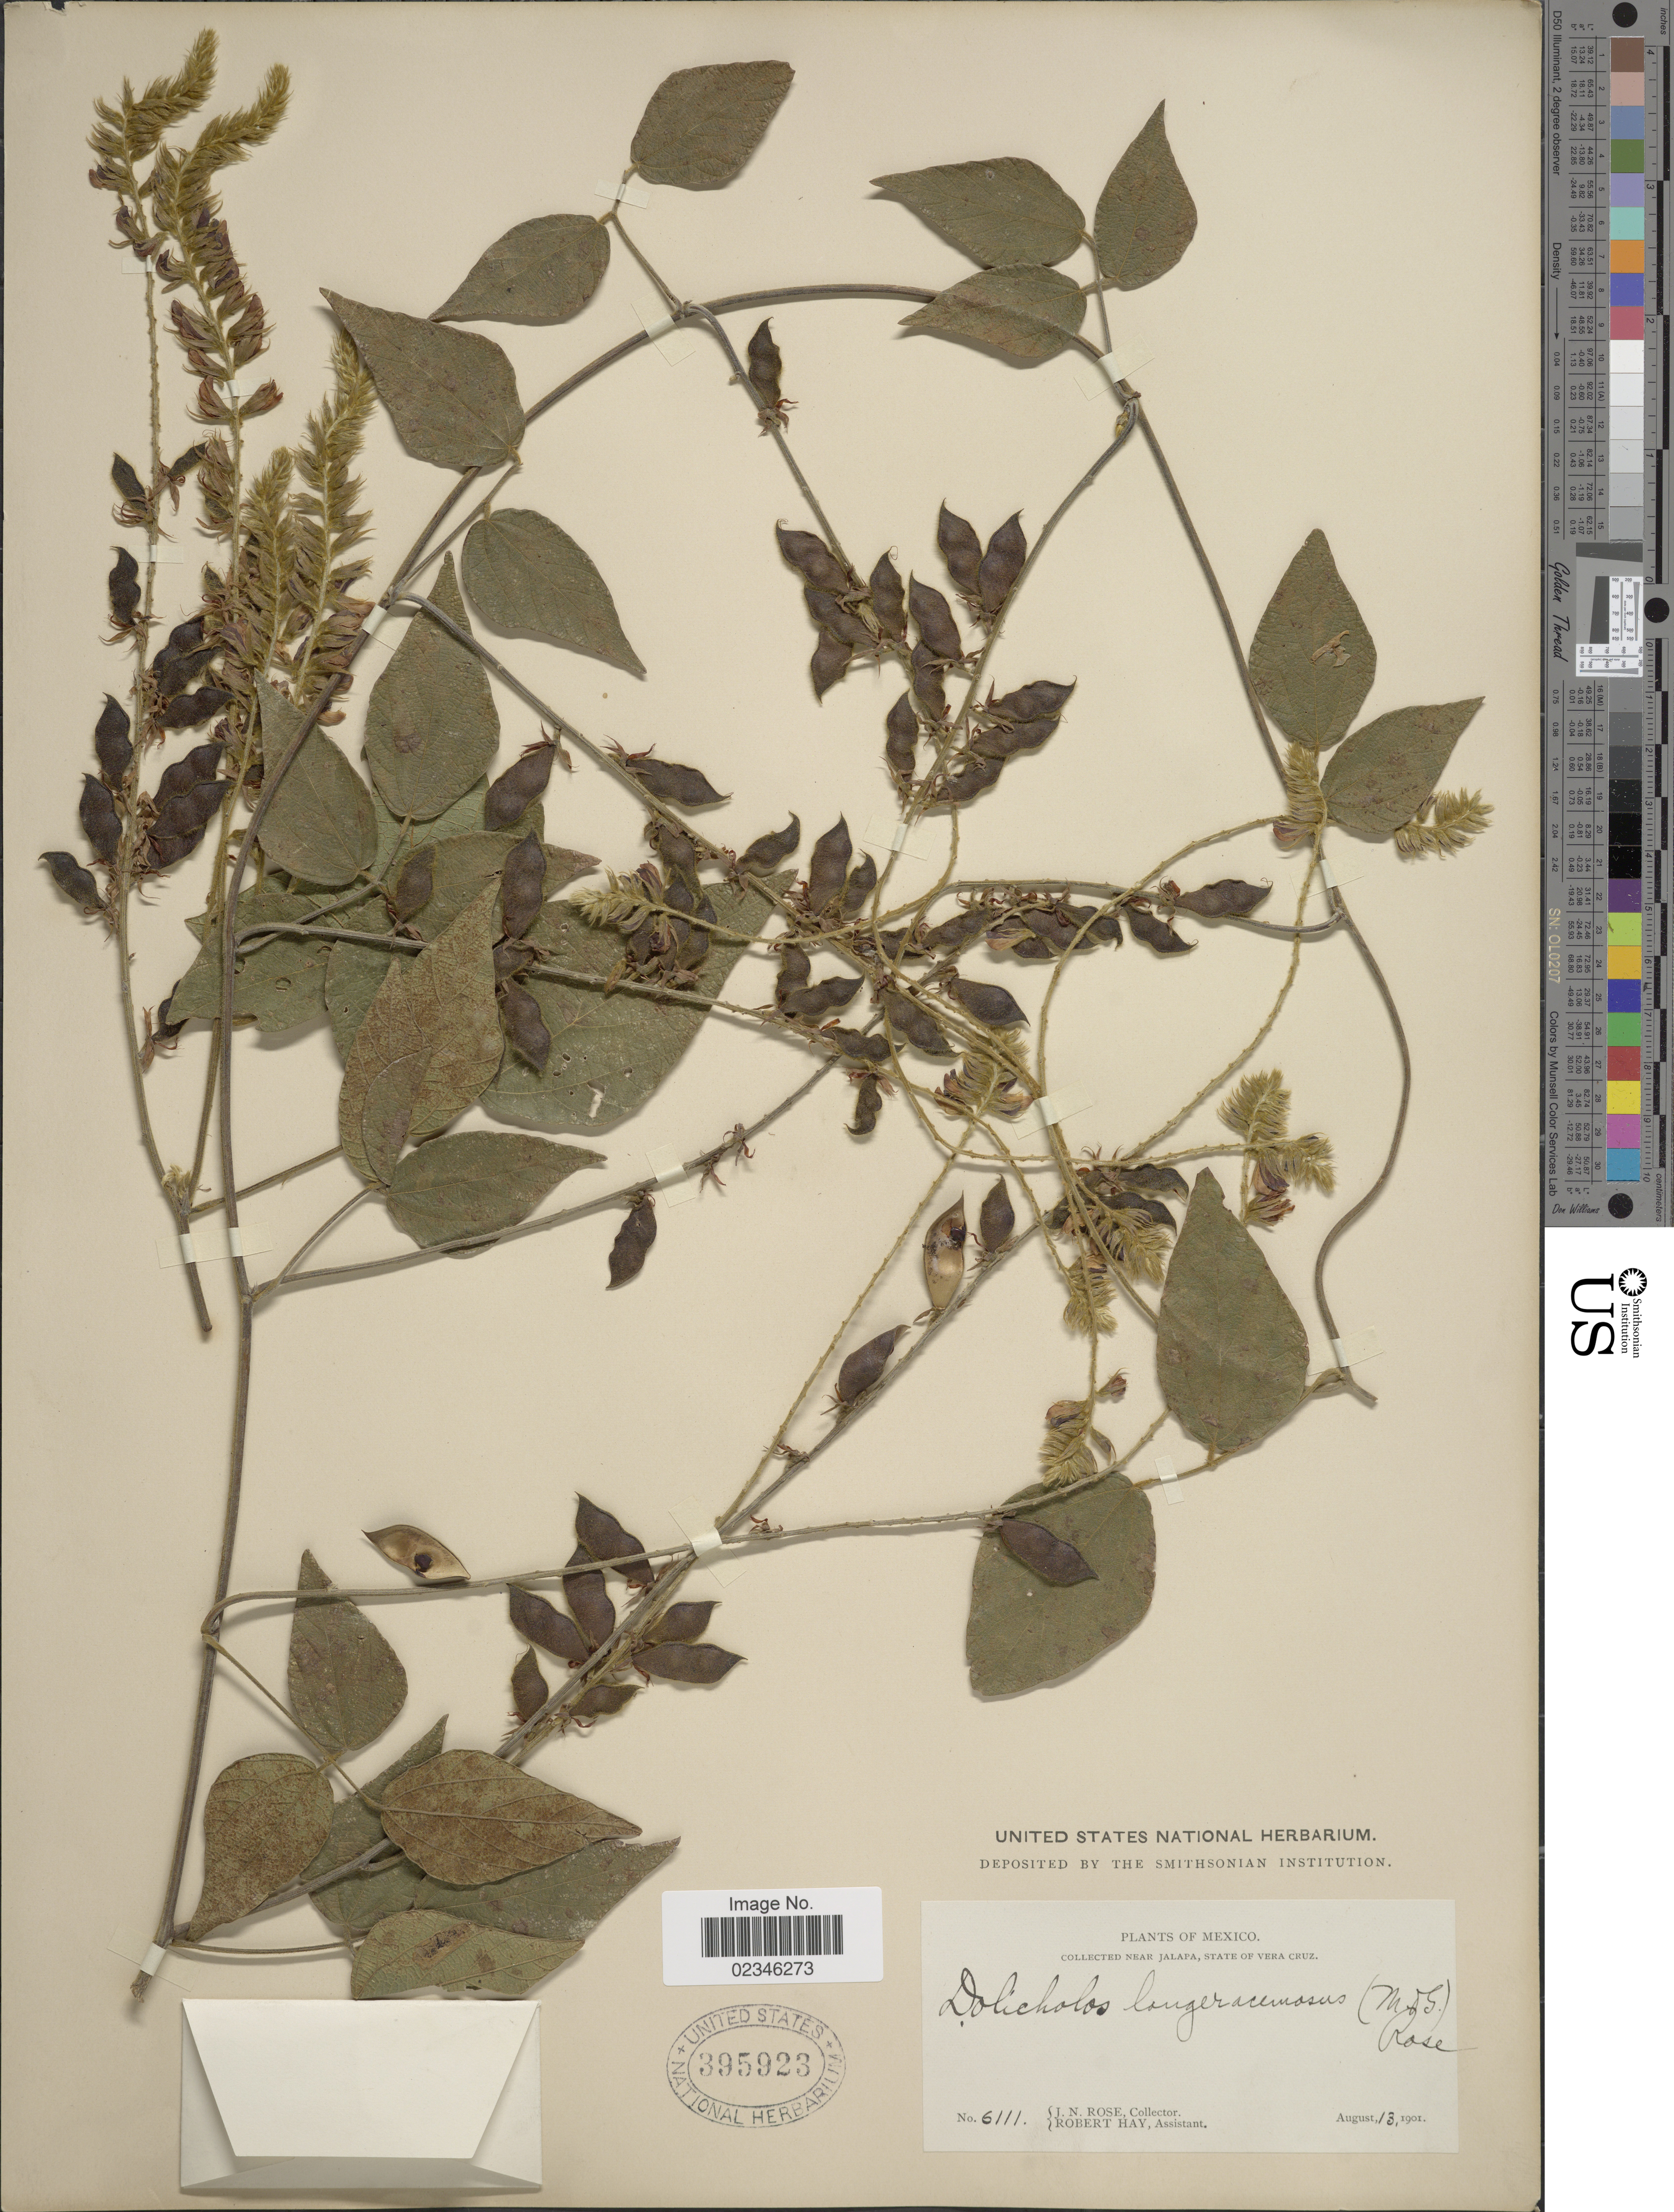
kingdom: Plantae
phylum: Tracheophyta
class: Magnoliopsida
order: Fabales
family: Fabaceae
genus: Rhynchosia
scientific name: Rhynchosia longeracemosa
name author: M. Martens & Galeotti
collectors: J. N. Rose & R. Hay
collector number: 6111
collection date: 1901-08-13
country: Mexico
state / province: Veracruz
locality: Near Jalapa, State of Vera Cruz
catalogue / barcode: US 395923